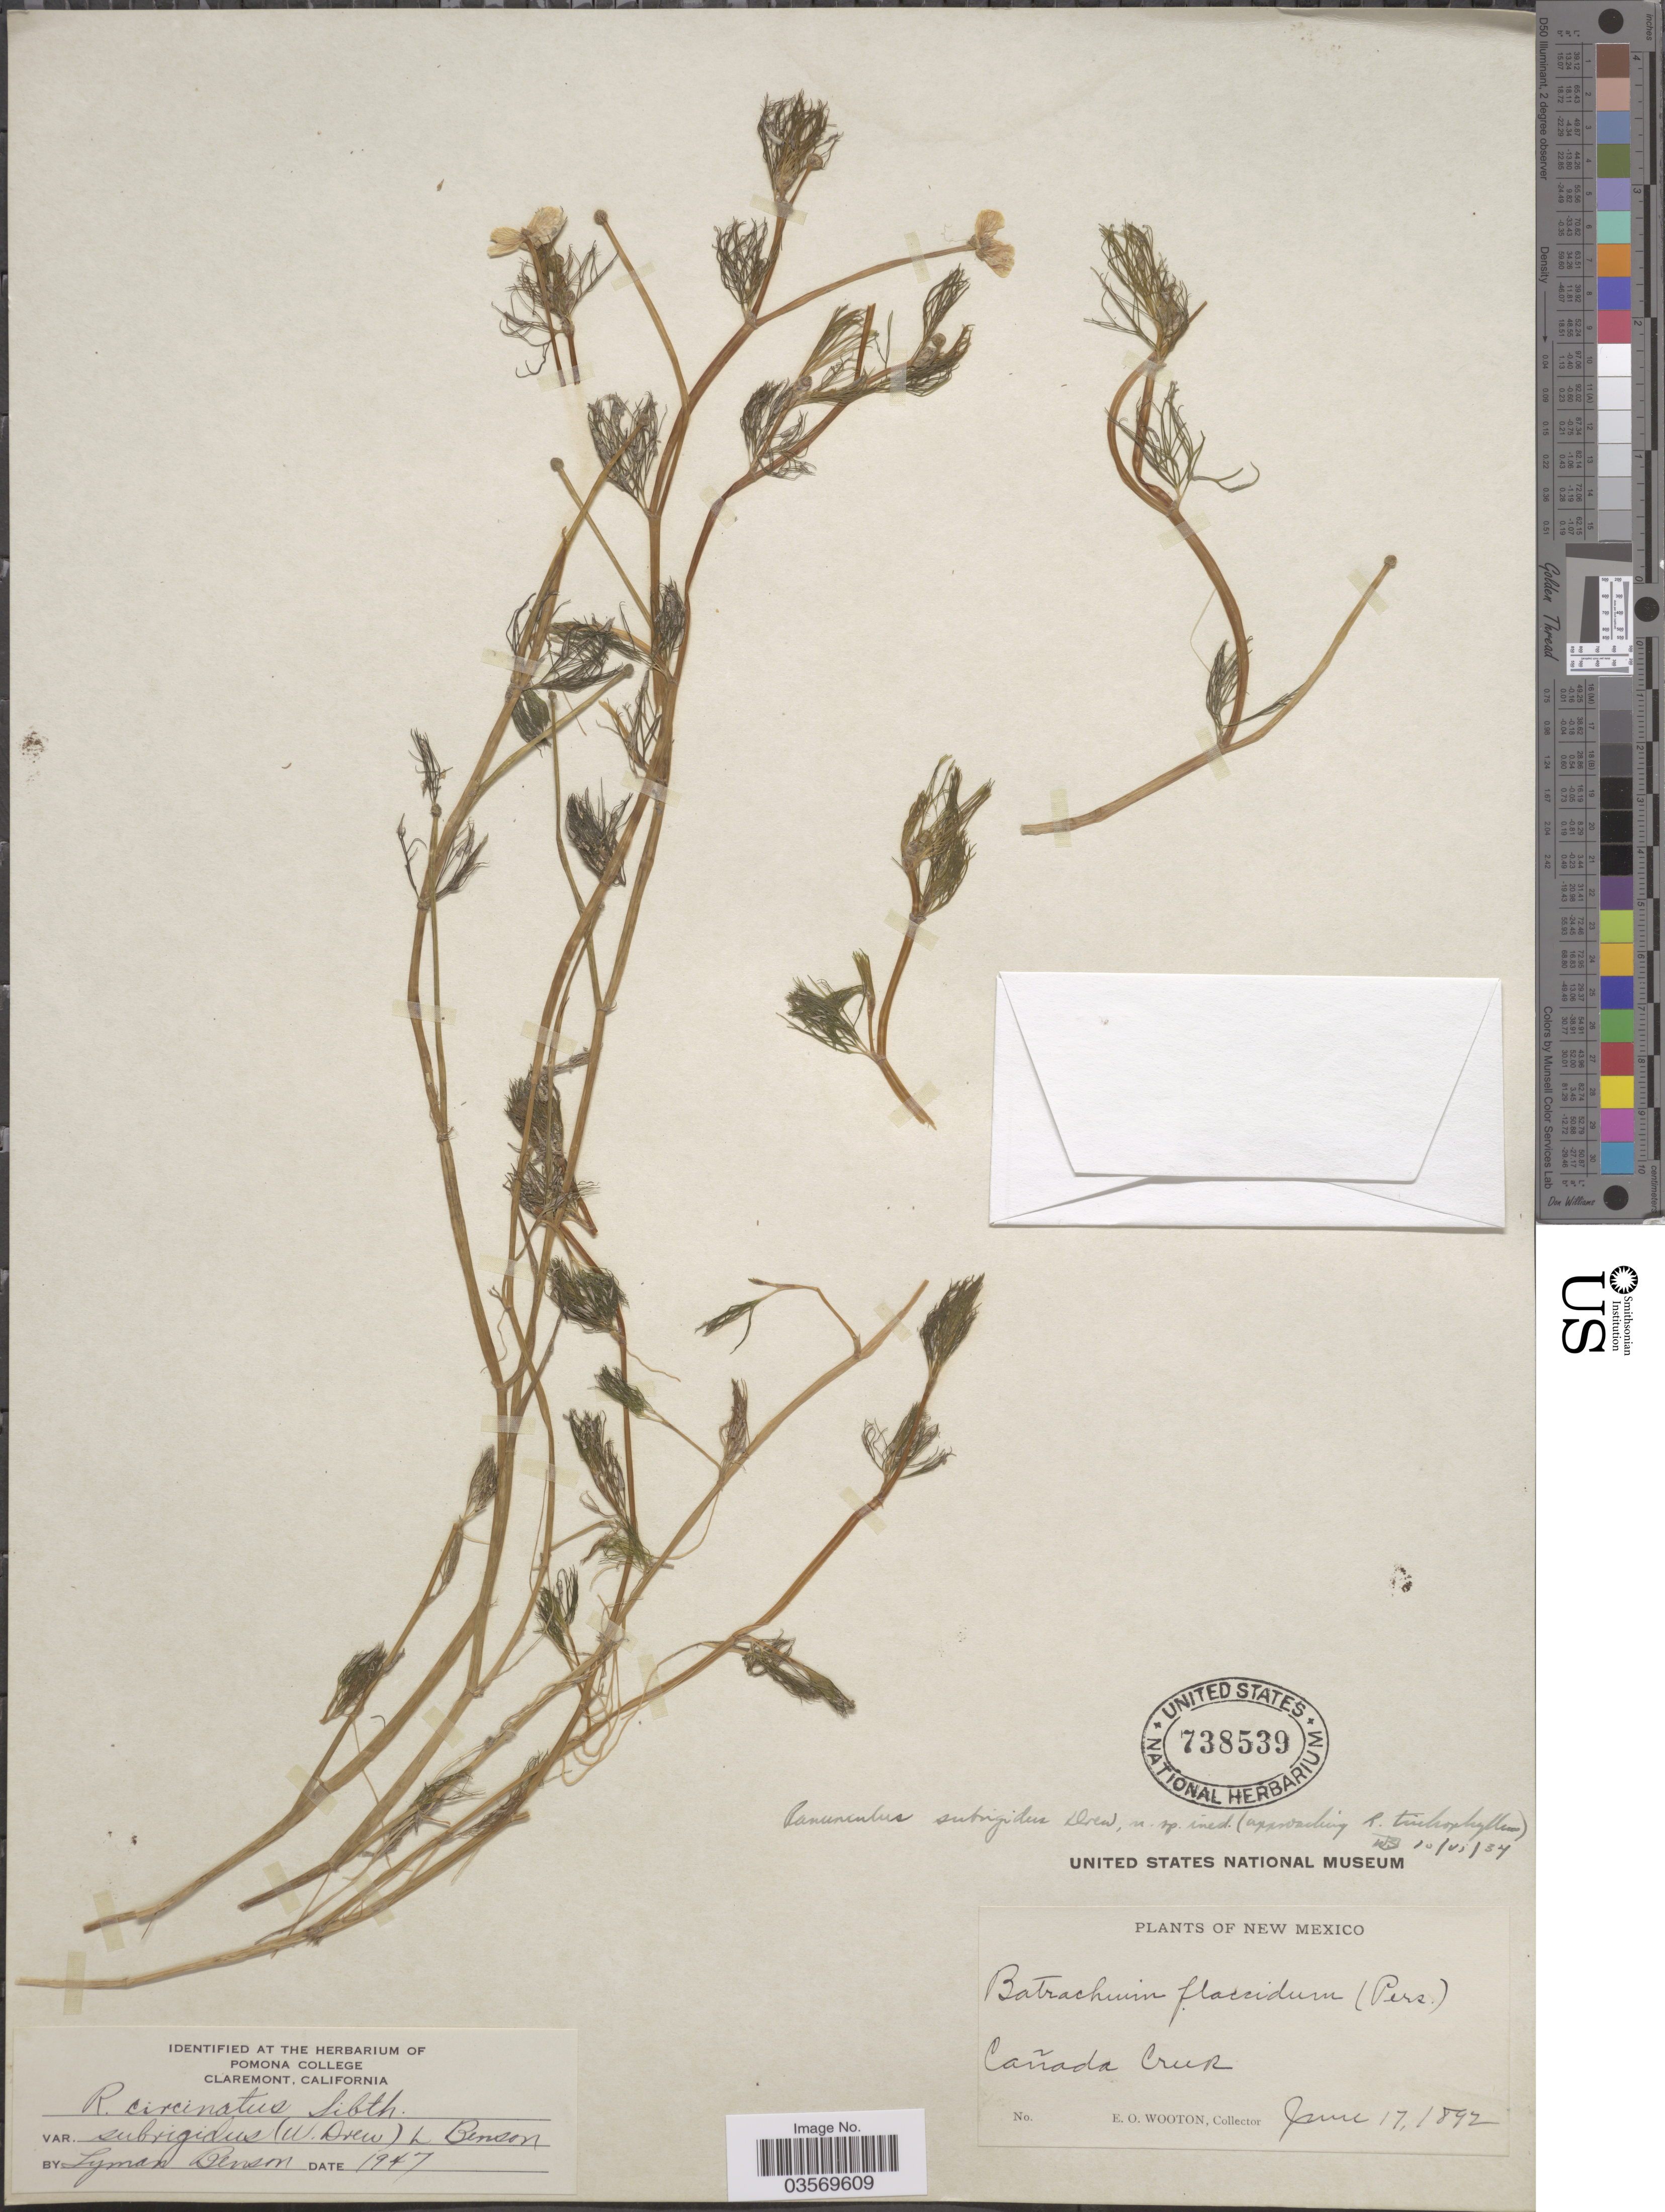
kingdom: Plantae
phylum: Tracheophyta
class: Magnoliopsida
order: Ranunculales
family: Ranunculaceae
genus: Ranunculus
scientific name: Ranunculus subrigidus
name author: W.B. Drew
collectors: E. O. Wooton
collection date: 1892-06-17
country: United States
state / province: New Mexico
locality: Cañada Creek.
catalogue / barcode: US 738539